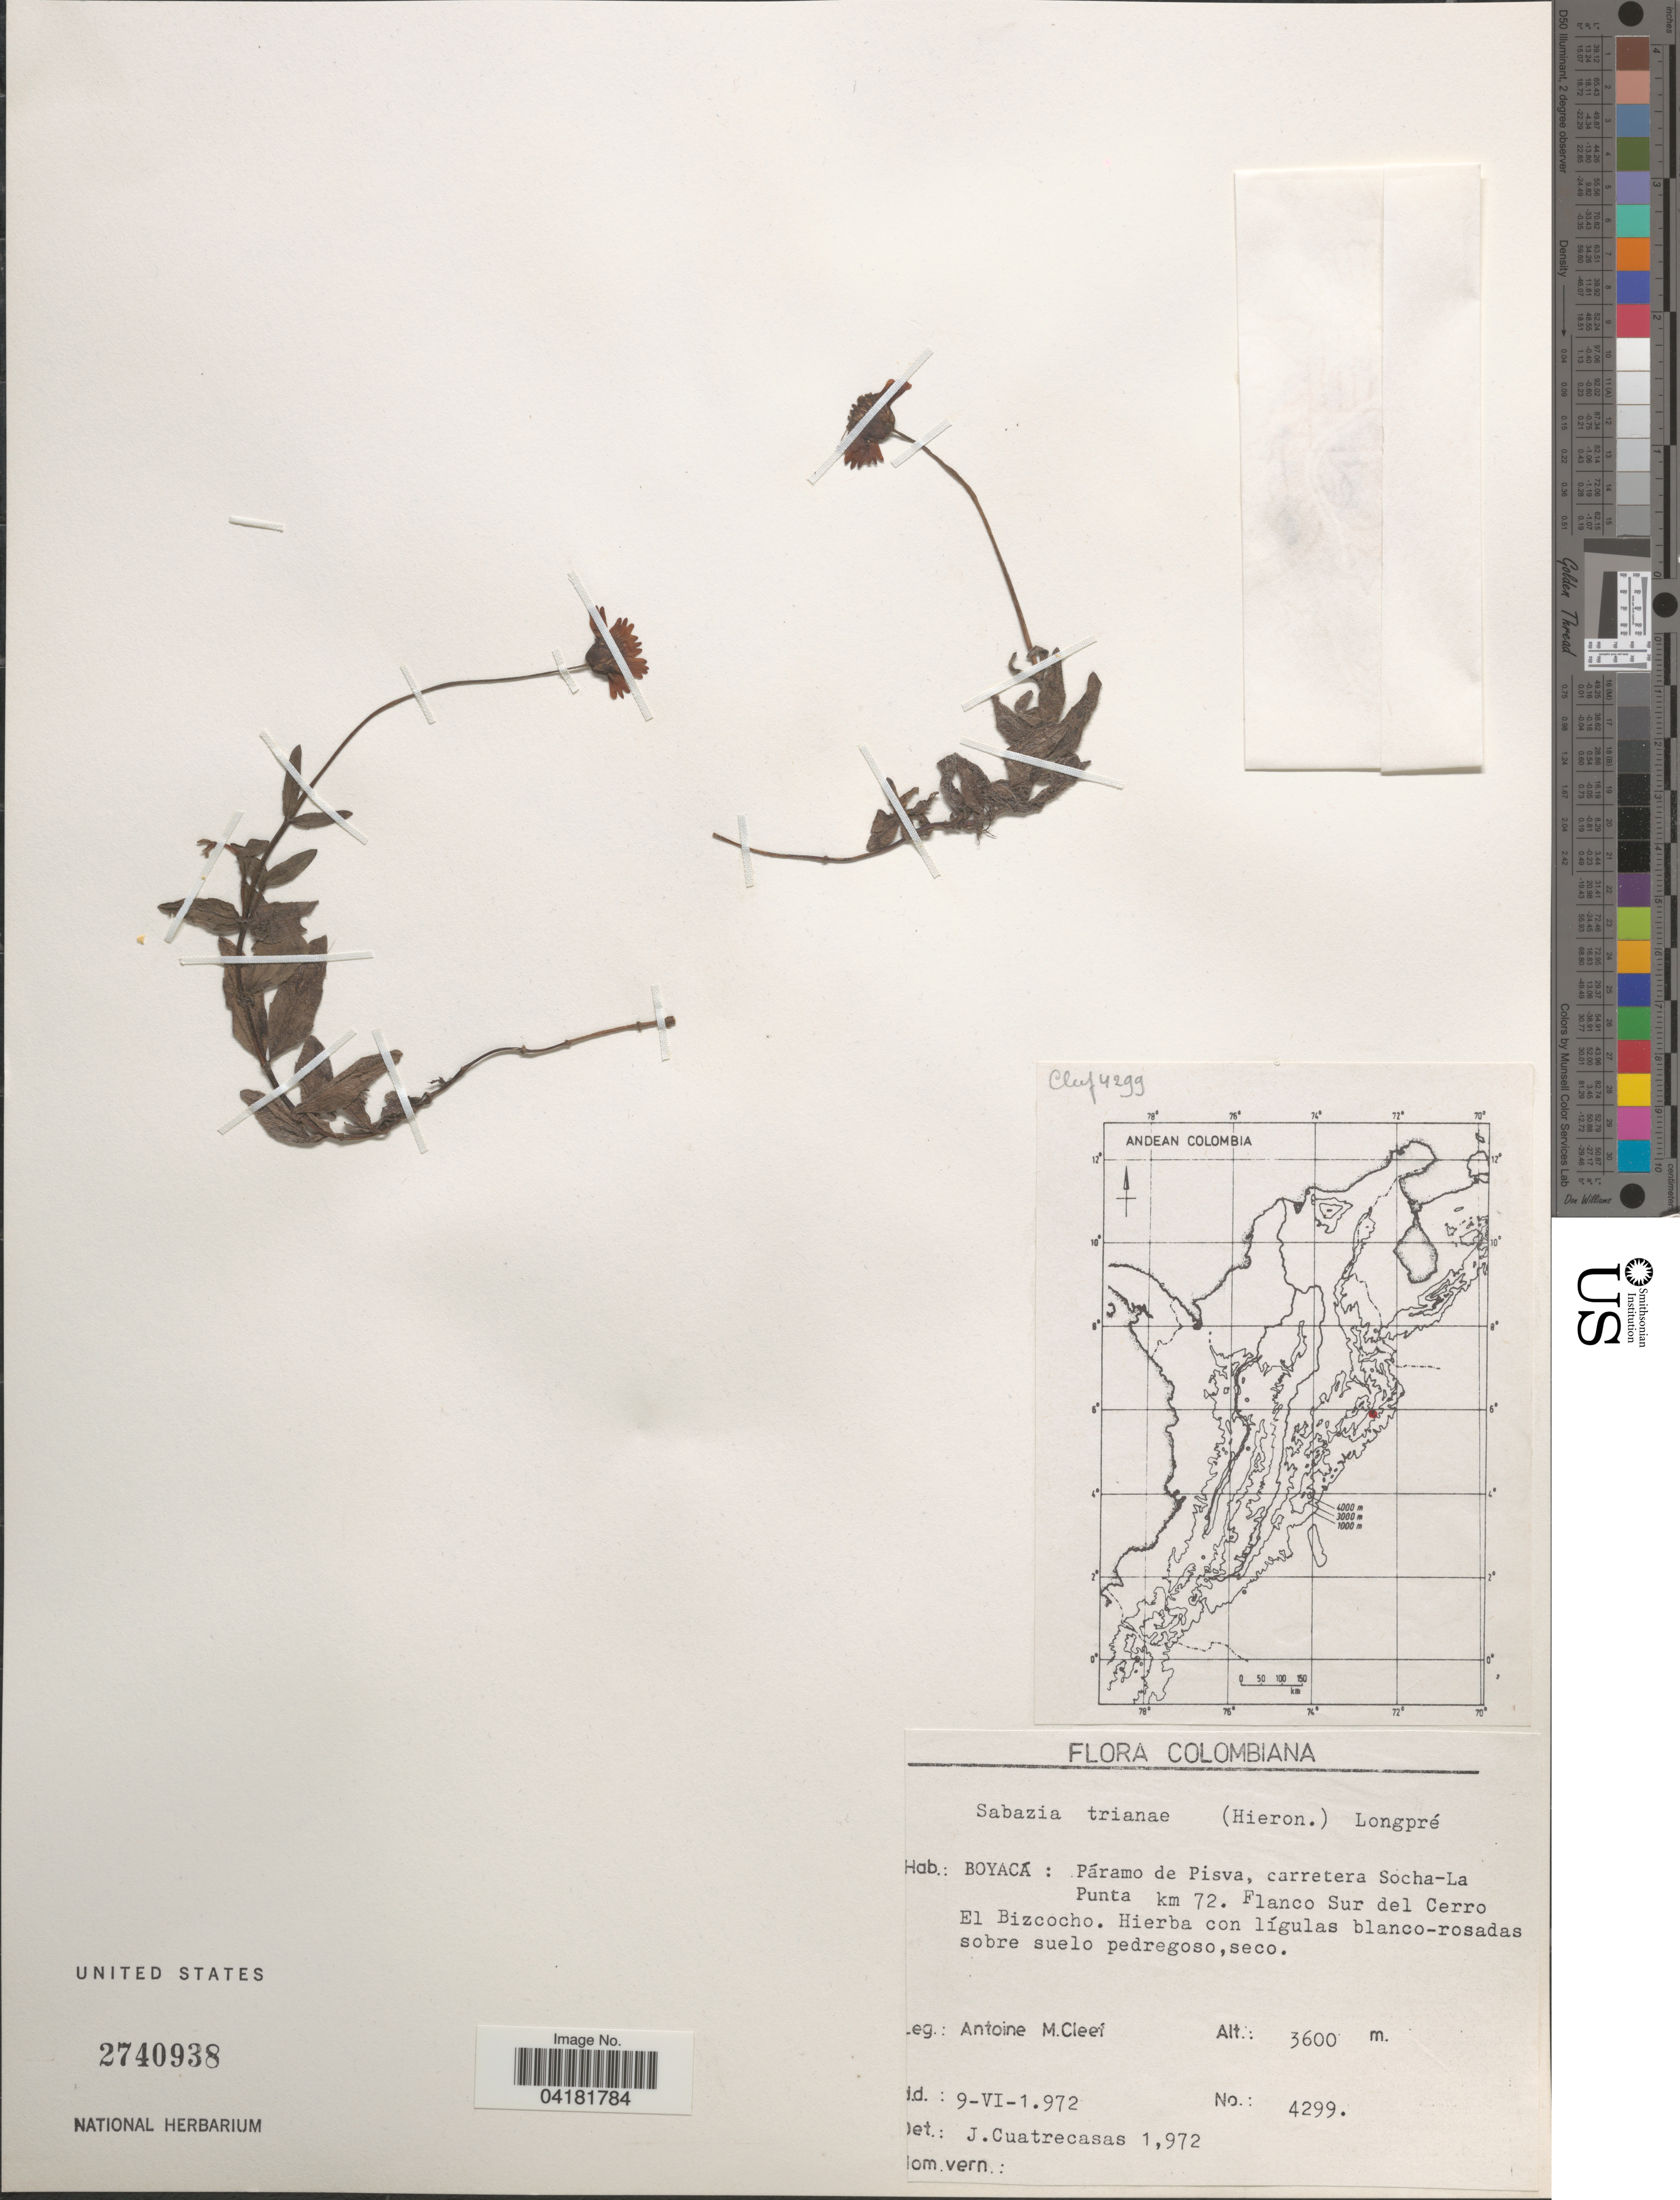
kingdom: Plantae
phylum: Tracheophyta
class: Magnoliopsida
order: Asterales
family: Asteraceae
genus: Sabazia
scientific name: Sabazia trianae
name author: (Hieron.) Longpre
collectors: A. M. Cleef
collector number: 4299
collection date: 1972-06-09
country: Colombia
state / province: Boyacá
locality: Colombiana. Páramo de Pisva, carretera Socha-La Punta km 72. Flanco Sur del Cerro El Bizcocho.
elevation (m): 3600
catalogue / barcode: US 2740938